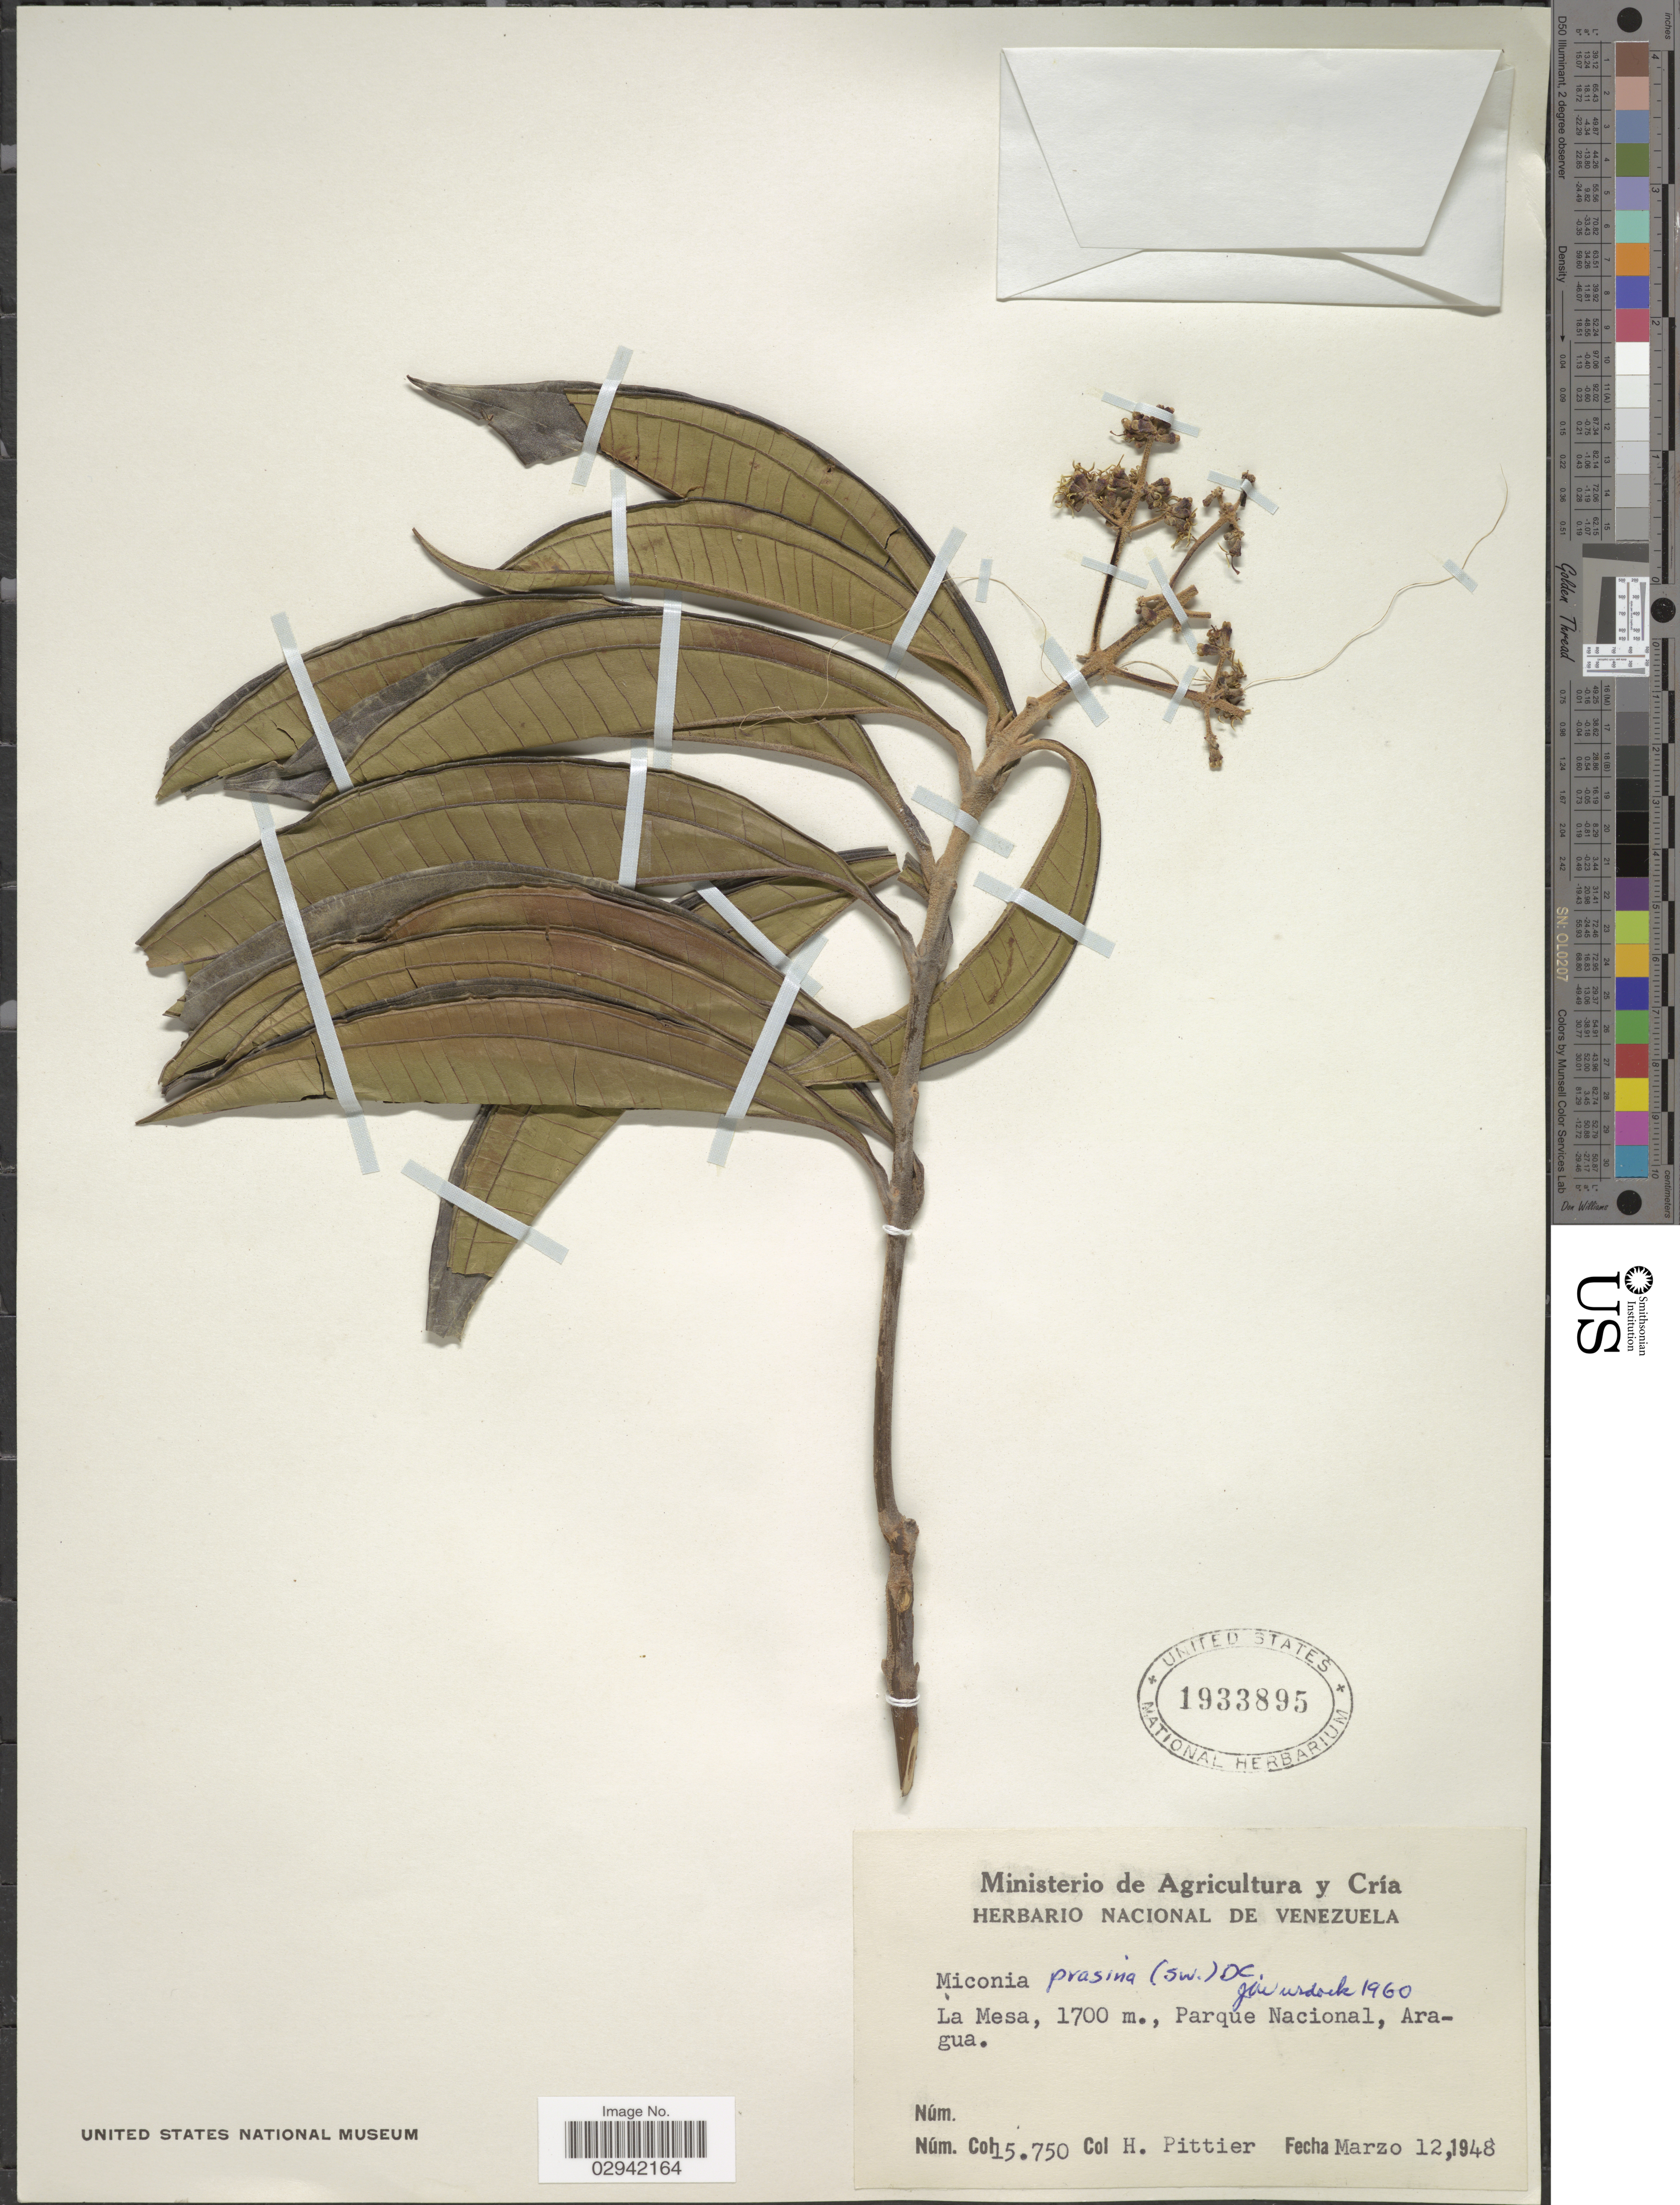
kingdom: Plantae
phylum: Tracheophyta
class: Magnoliopsida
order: Myrtales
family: Melastomataceae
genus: Miconia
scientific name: Miconia prasina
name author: (Sw.) DC.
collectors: H. F. Pittier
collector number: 5750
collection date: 1948-03-12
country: Venezuela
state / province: Aragua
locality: La Mesa, Parque Nacional.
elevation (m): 1700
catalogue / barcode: US 1933895